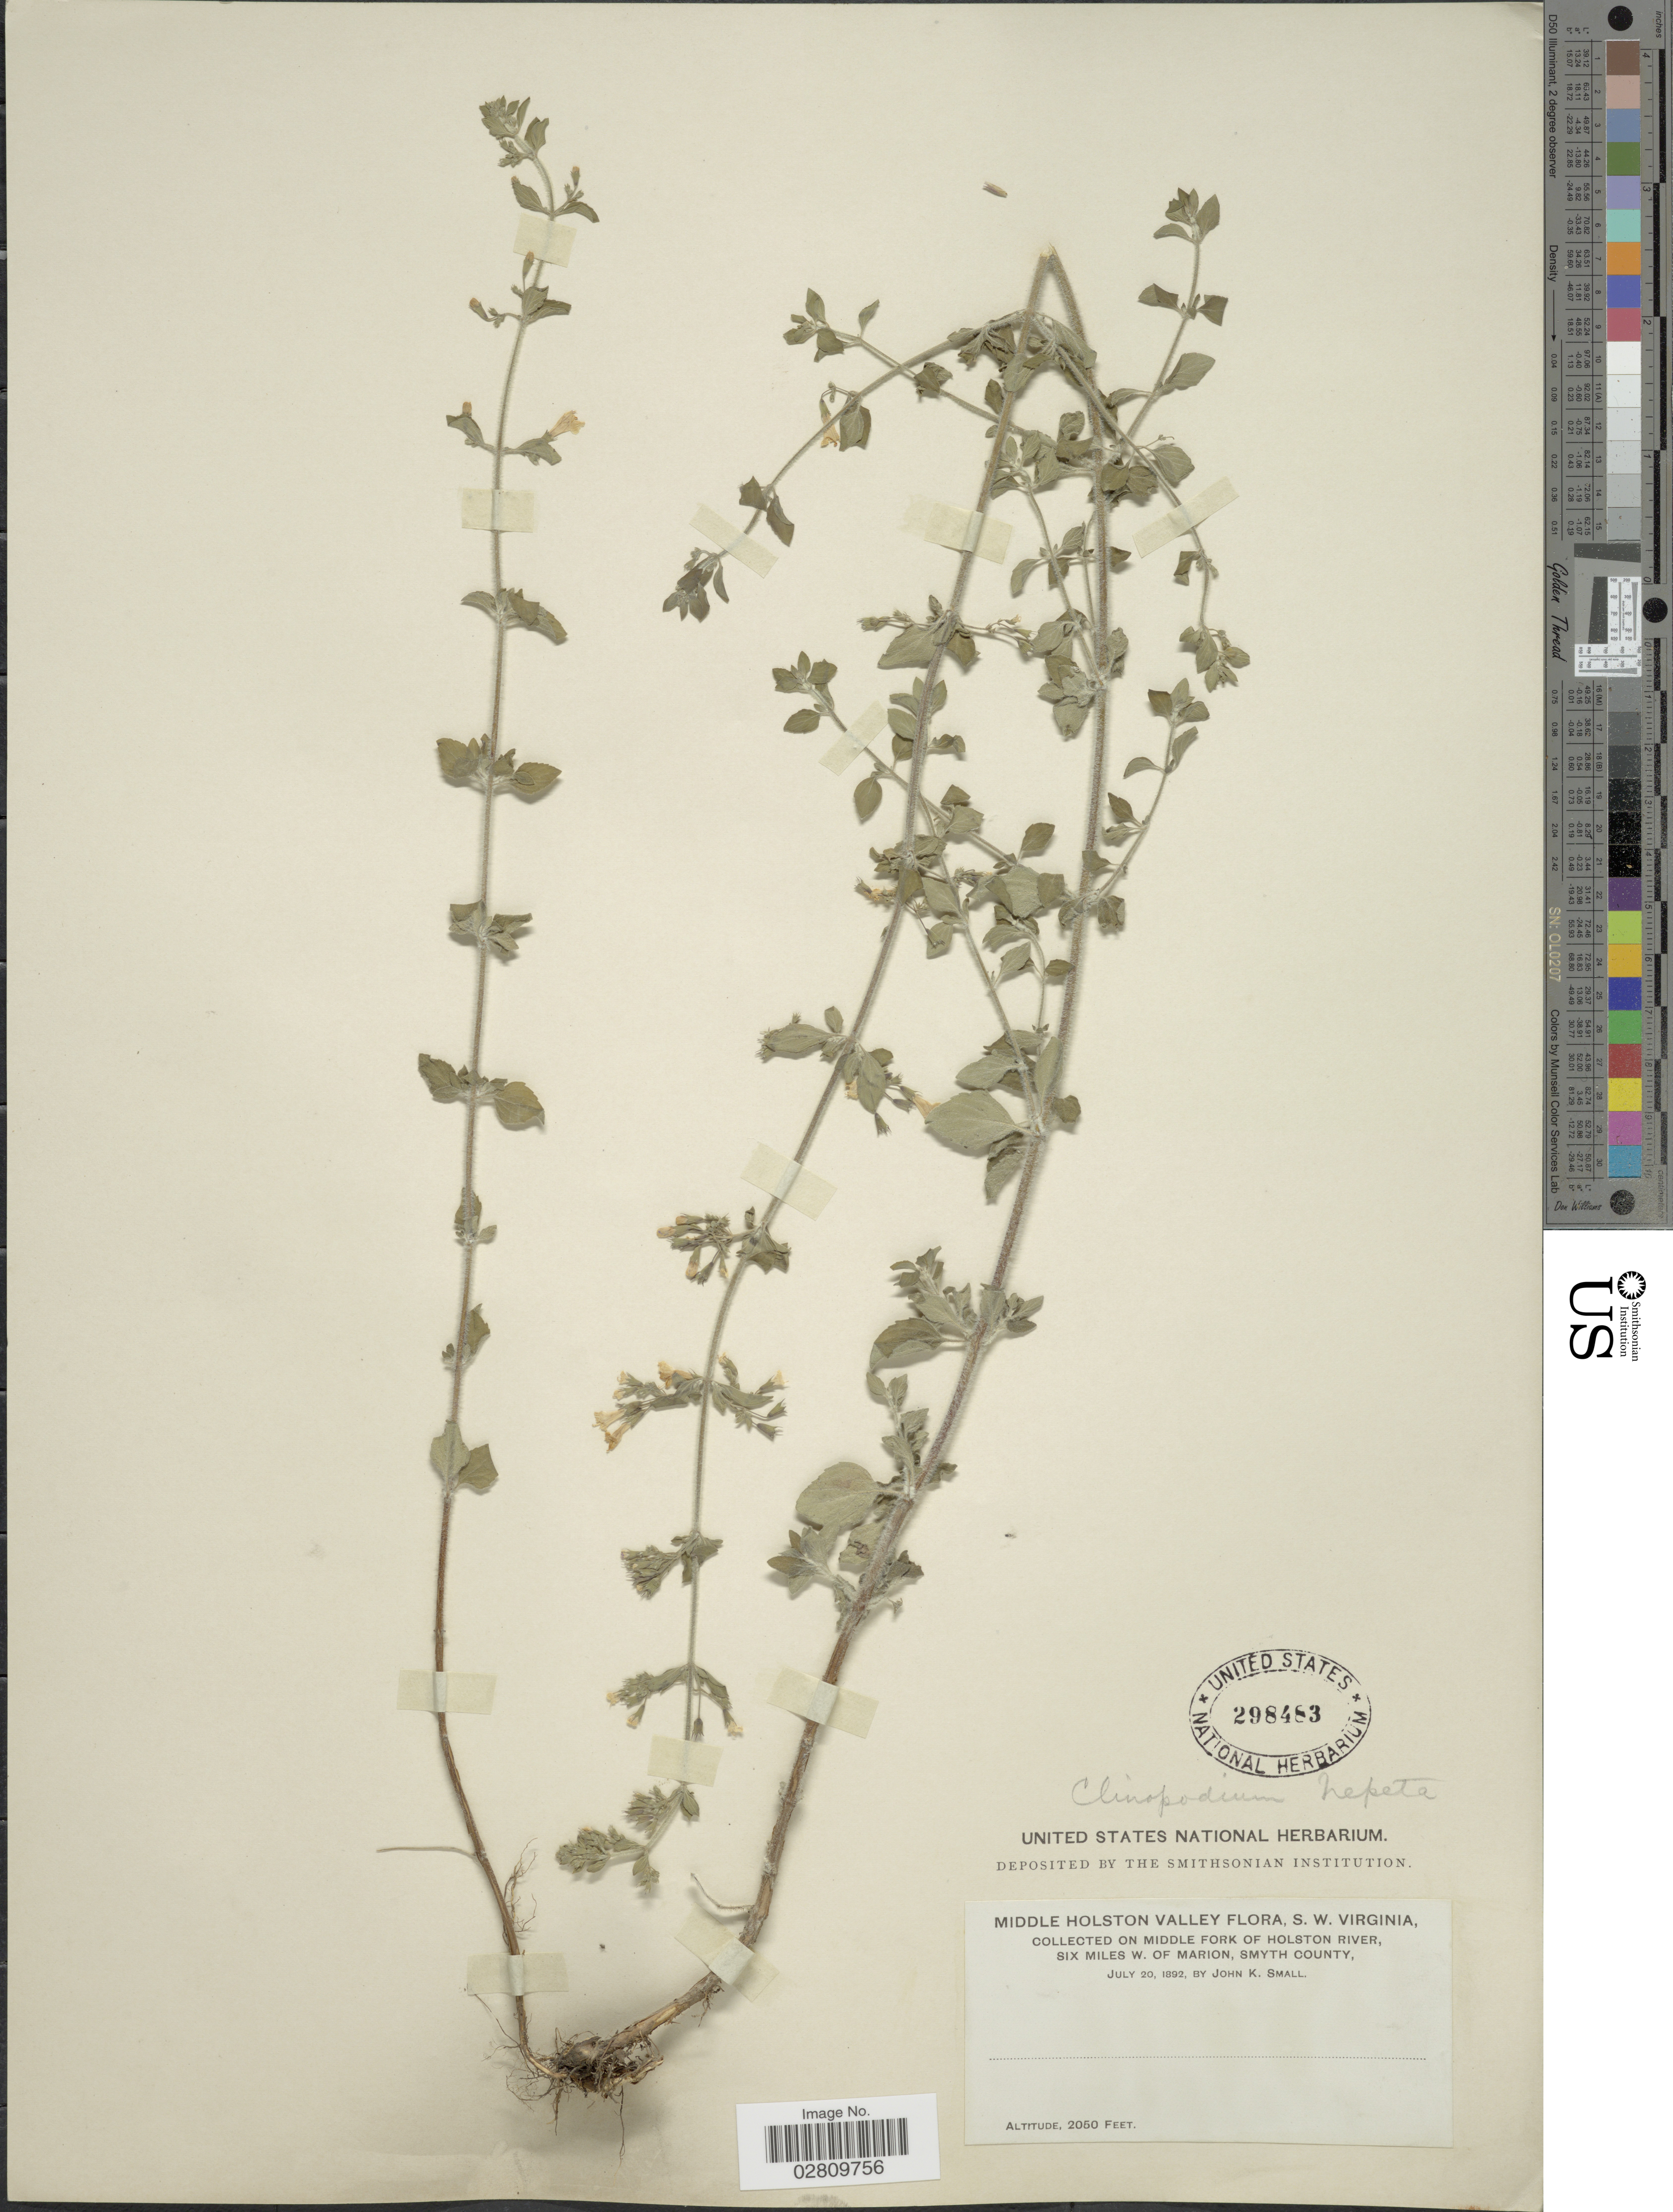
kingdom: Plantae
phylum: Tracheophyta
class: Magnoliopsida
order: Lamiales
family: Lamiaceae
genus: Clinopodium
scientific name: Clinopodium nepeta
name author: (L.) Kuntze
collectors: J. K. Small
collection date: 1892-07-20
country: United States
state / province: Virginia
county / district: Smyth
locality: Middle Holston Valley. S.W. Virginia. Collected on the Middle Fork of Holston River, six miles W. of Marion, Smyth County.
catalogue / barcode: US 298483